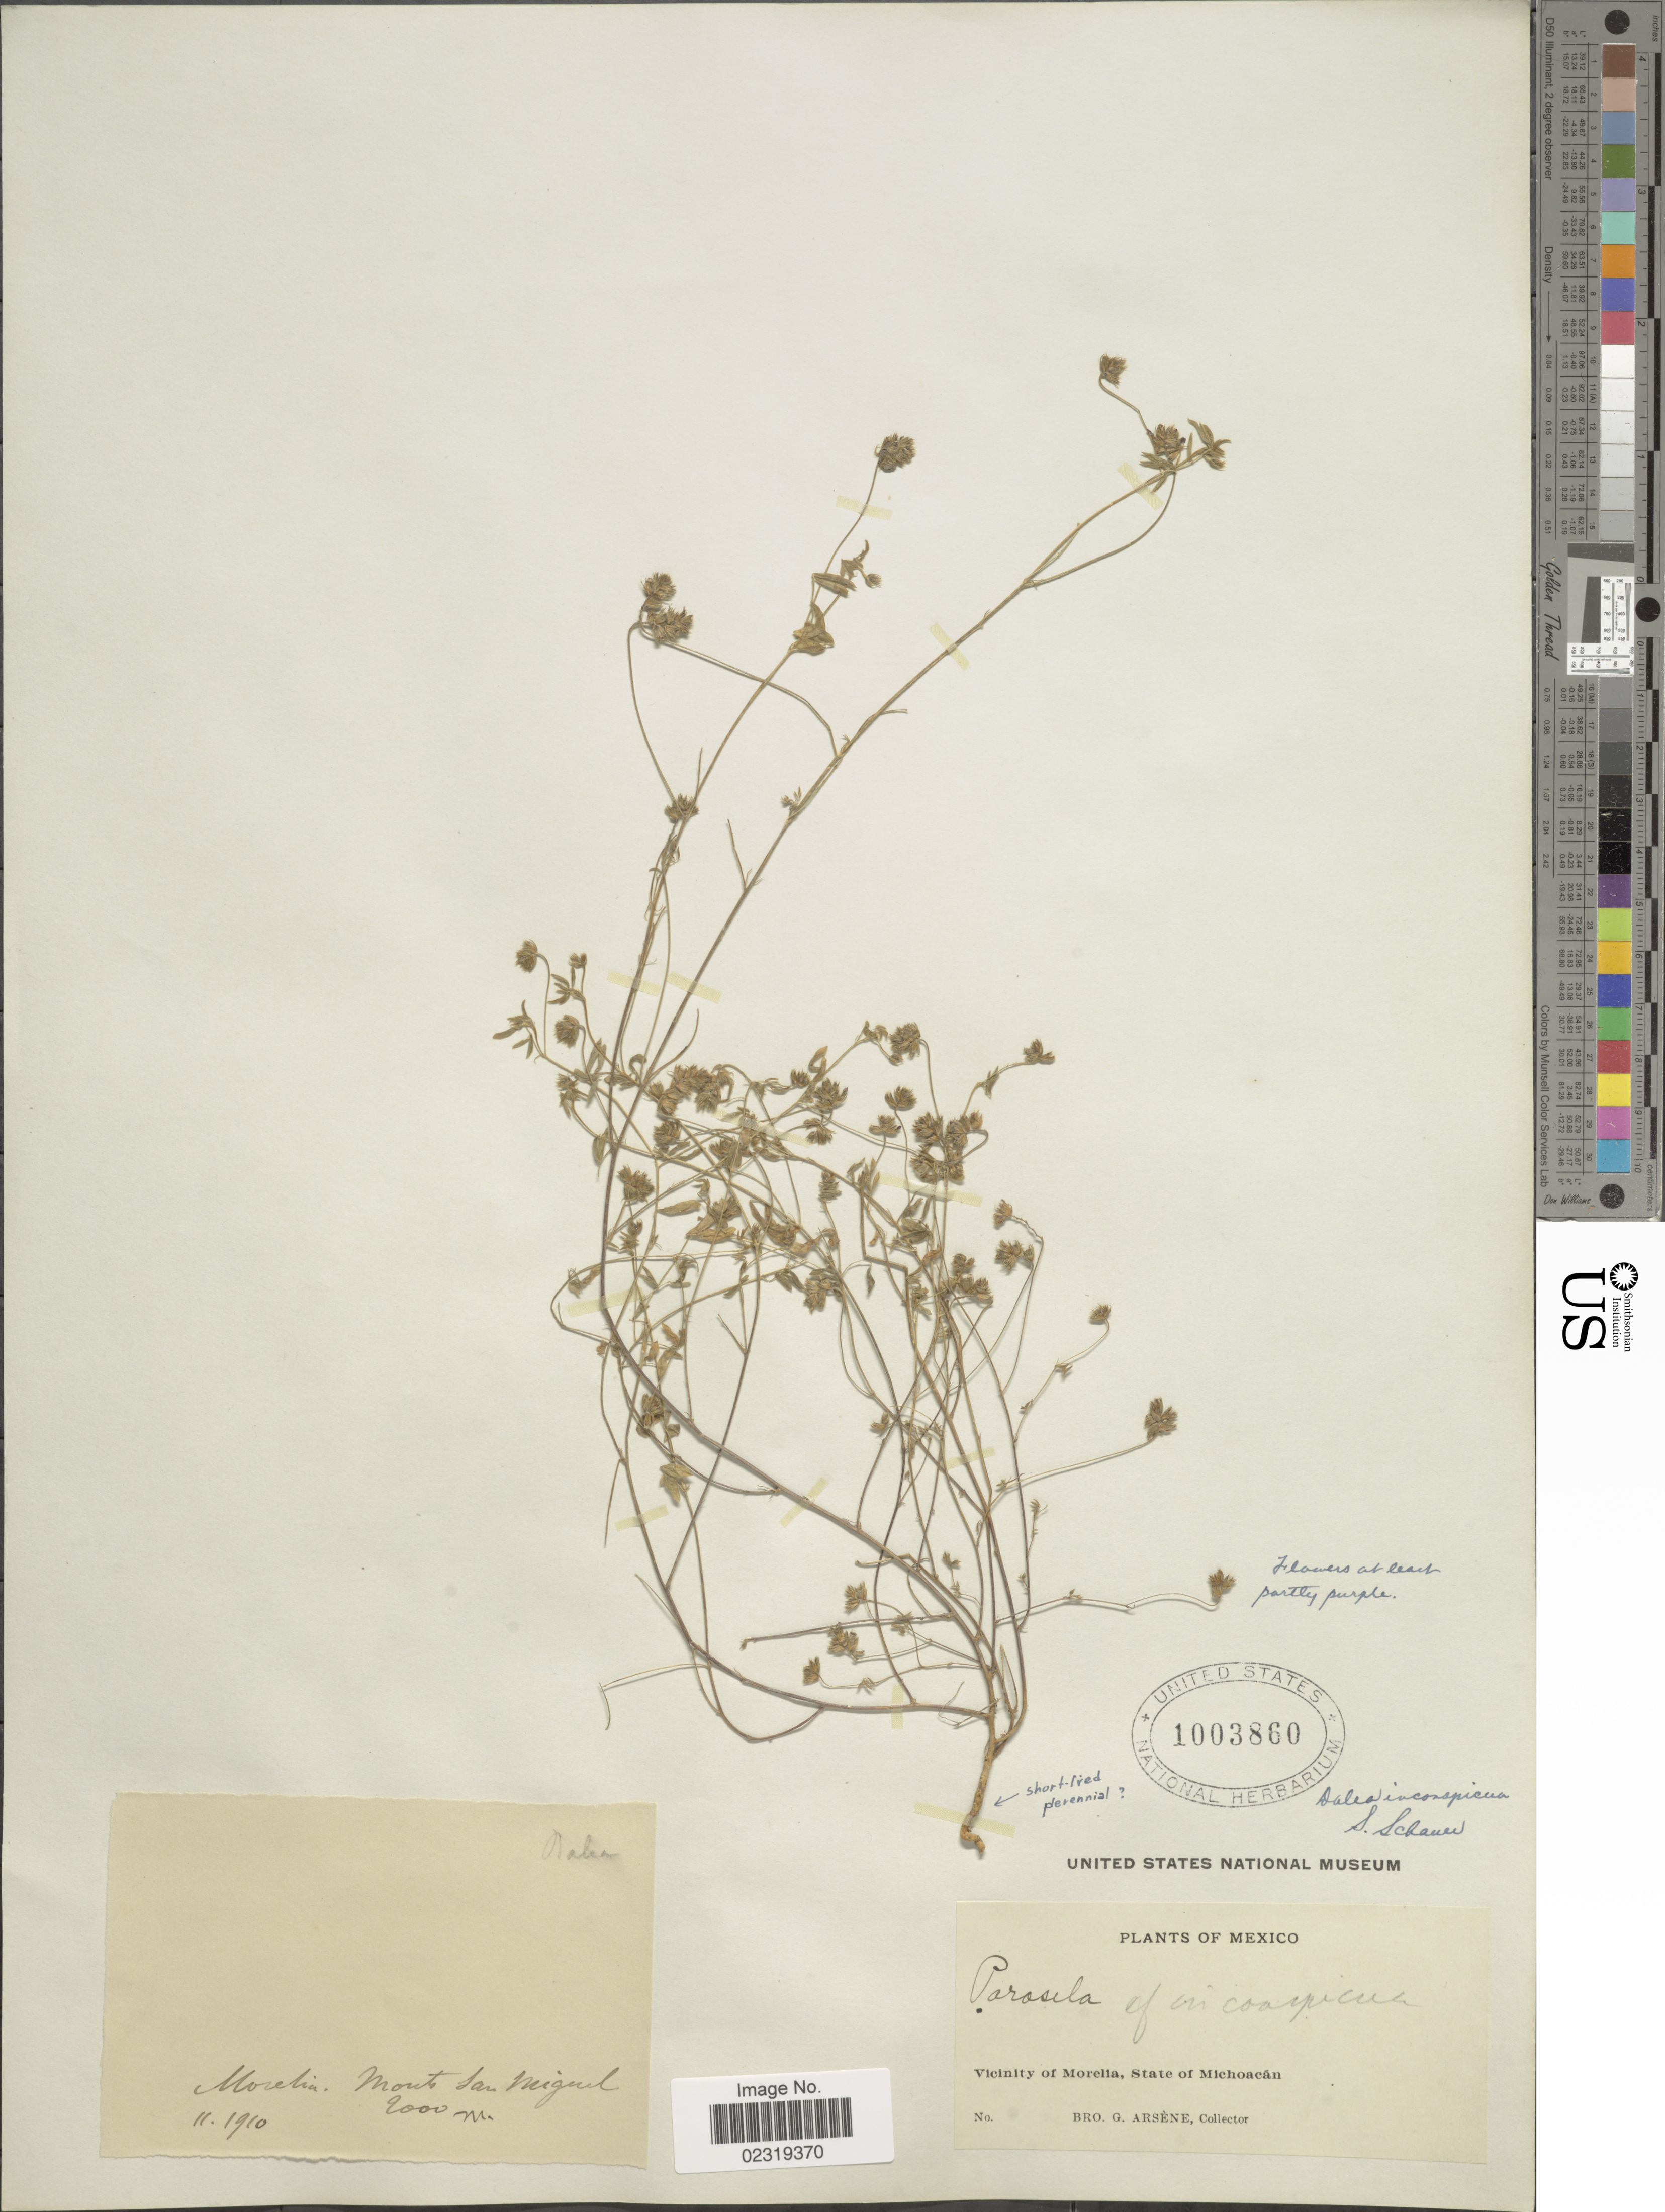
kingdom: Plantae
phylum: Tracheophyta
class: Magnoliopsida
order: Fabales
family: Fabaceae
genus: Dalea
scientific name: Dalea humilis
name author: G. Don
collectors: Bro. G. Arsène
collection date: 1910-11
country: Mexico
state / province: Michoacán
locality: Vicinity of Morelia, State of Michoacán. Mouts San Miguel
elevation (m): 2000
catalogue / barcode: US 1003860